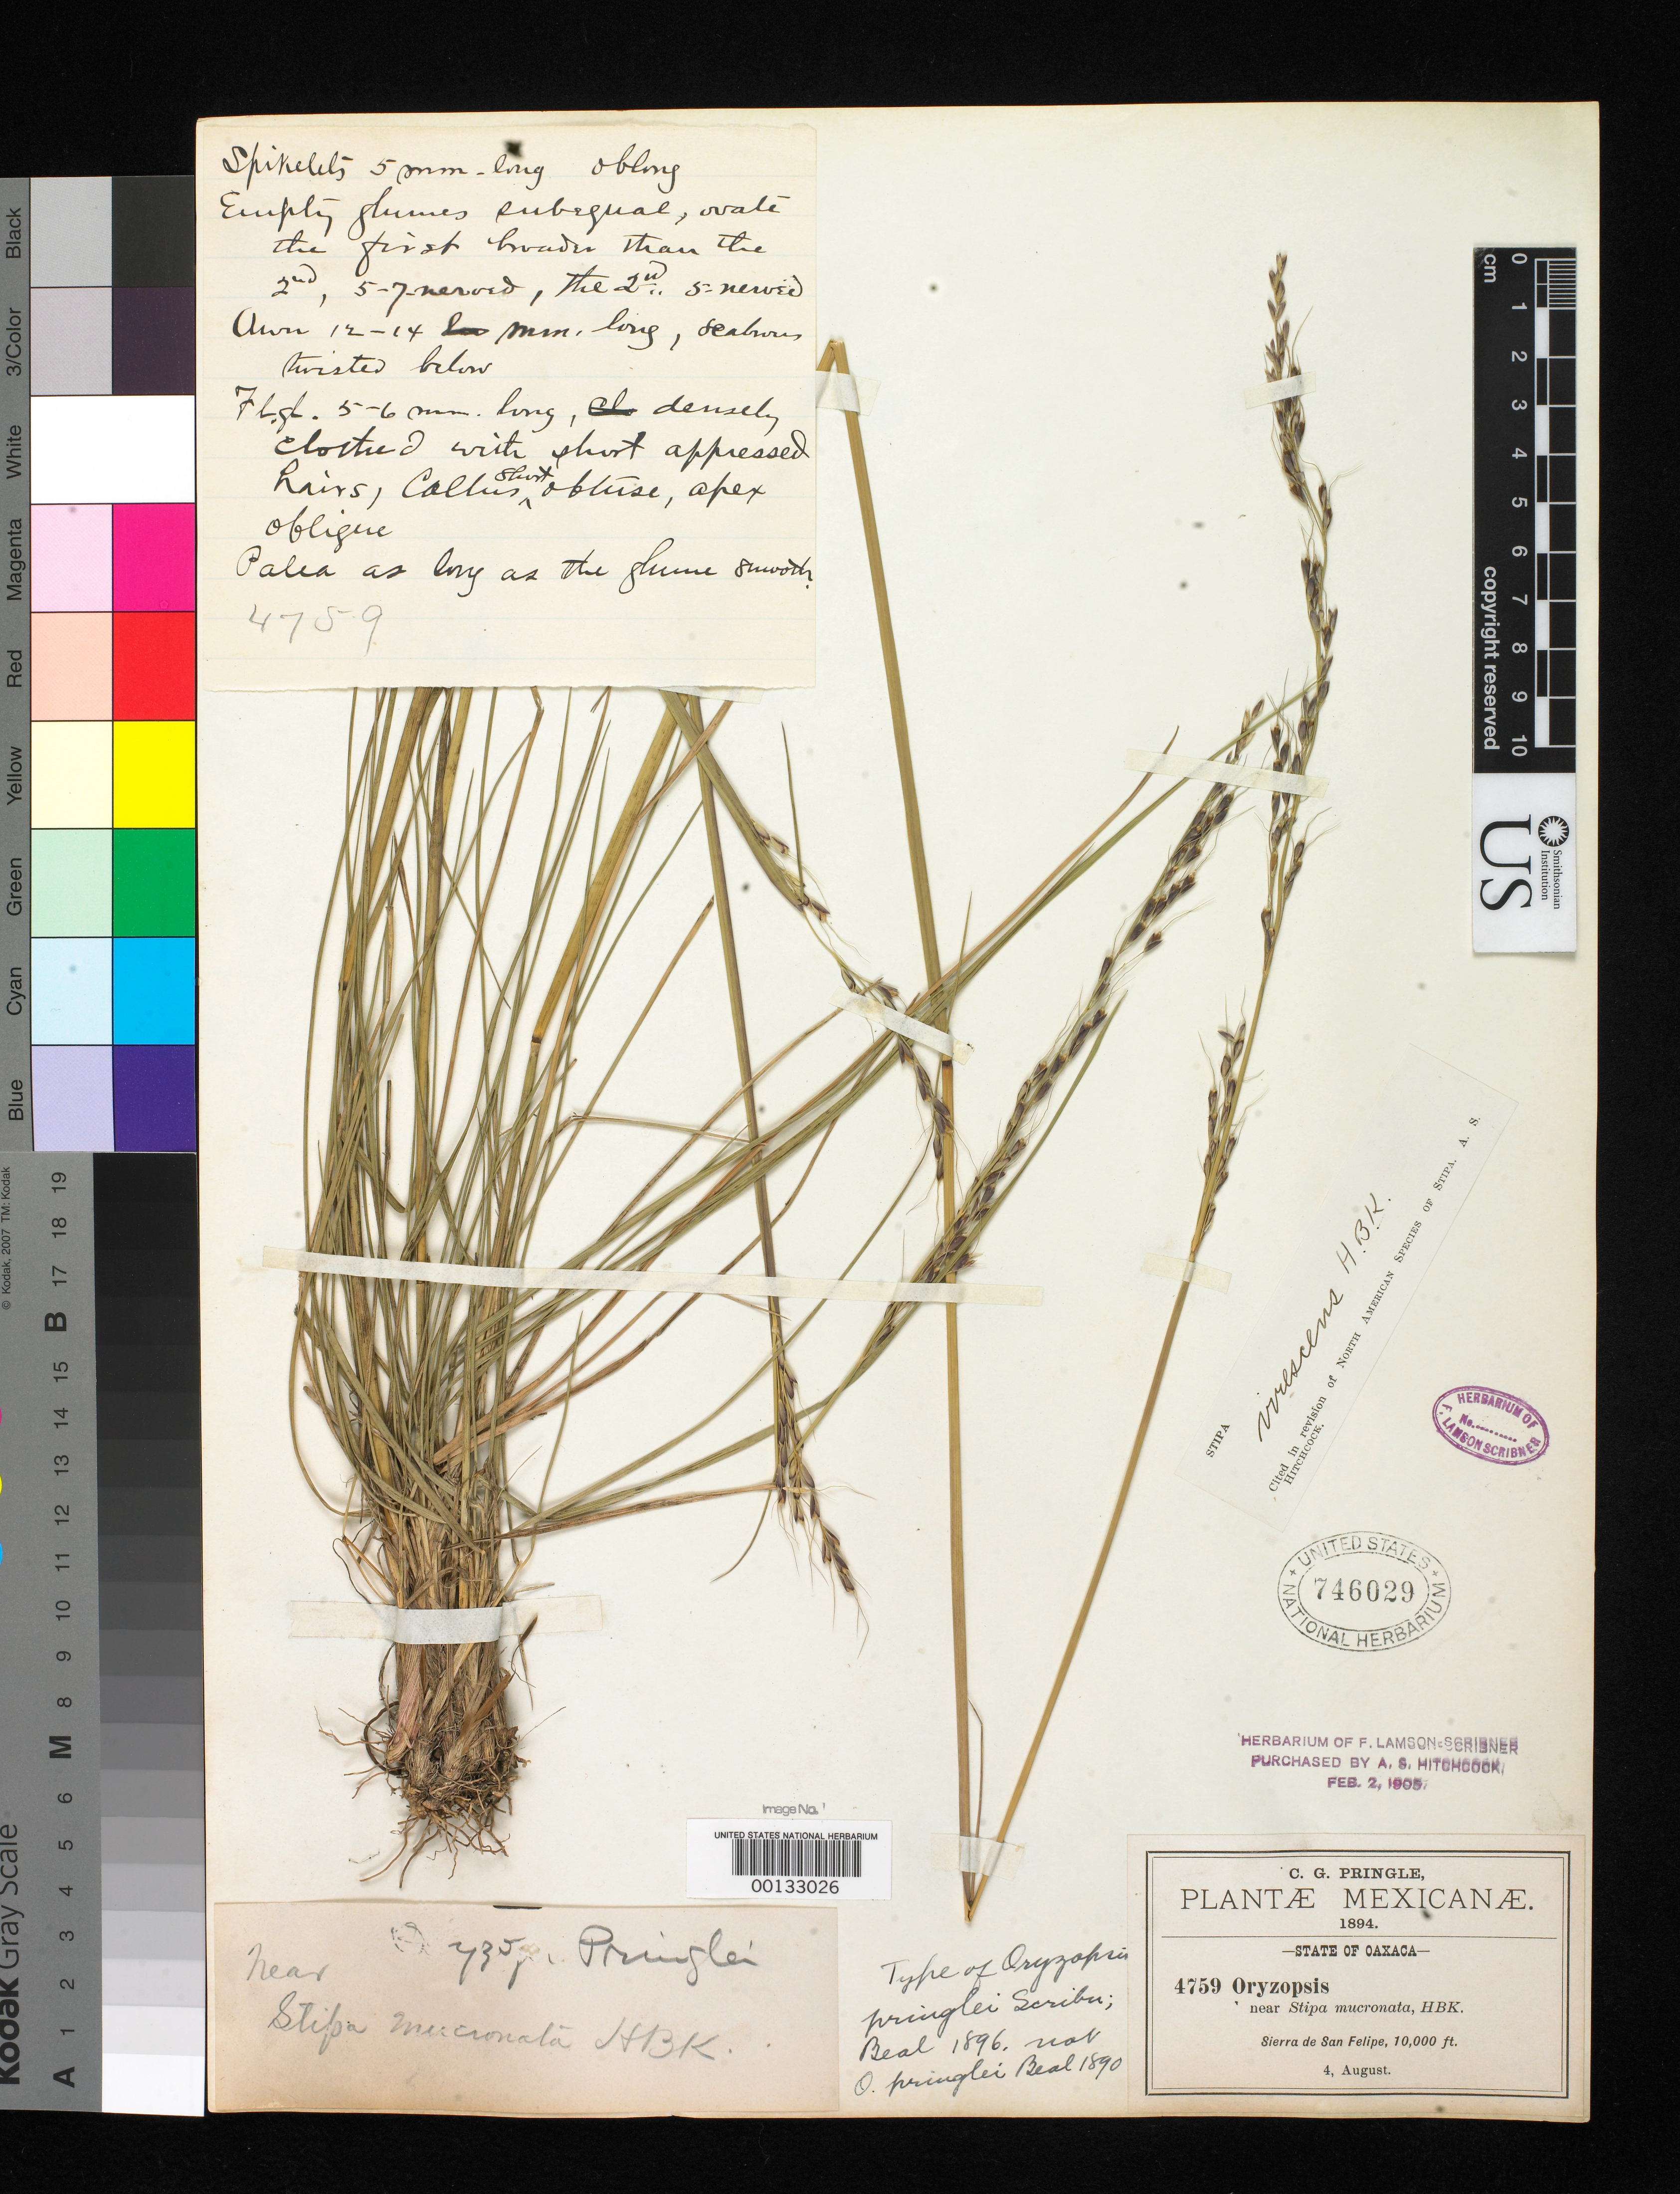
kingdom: Plantae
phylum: Tracheophyta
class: Liliopsida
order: Poales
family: Poaceae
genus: Oryzopsis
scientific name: Oryzopsis pringlei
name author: W.J. Beal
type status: Isotype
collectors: C. G. Pringle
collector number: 4759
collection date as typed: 04 Aug 1894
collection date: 1894-08-04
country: Mexico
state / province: Oaxaca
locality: Sierra de San Felipe; alt. 10,000 ft.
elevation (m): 3048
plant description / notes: Non O. pringlei Beal (1890). Cited 2003 by Soreng et al., Contr. U.S. Nat. Herb. 48: 472.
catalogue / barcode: US 746029